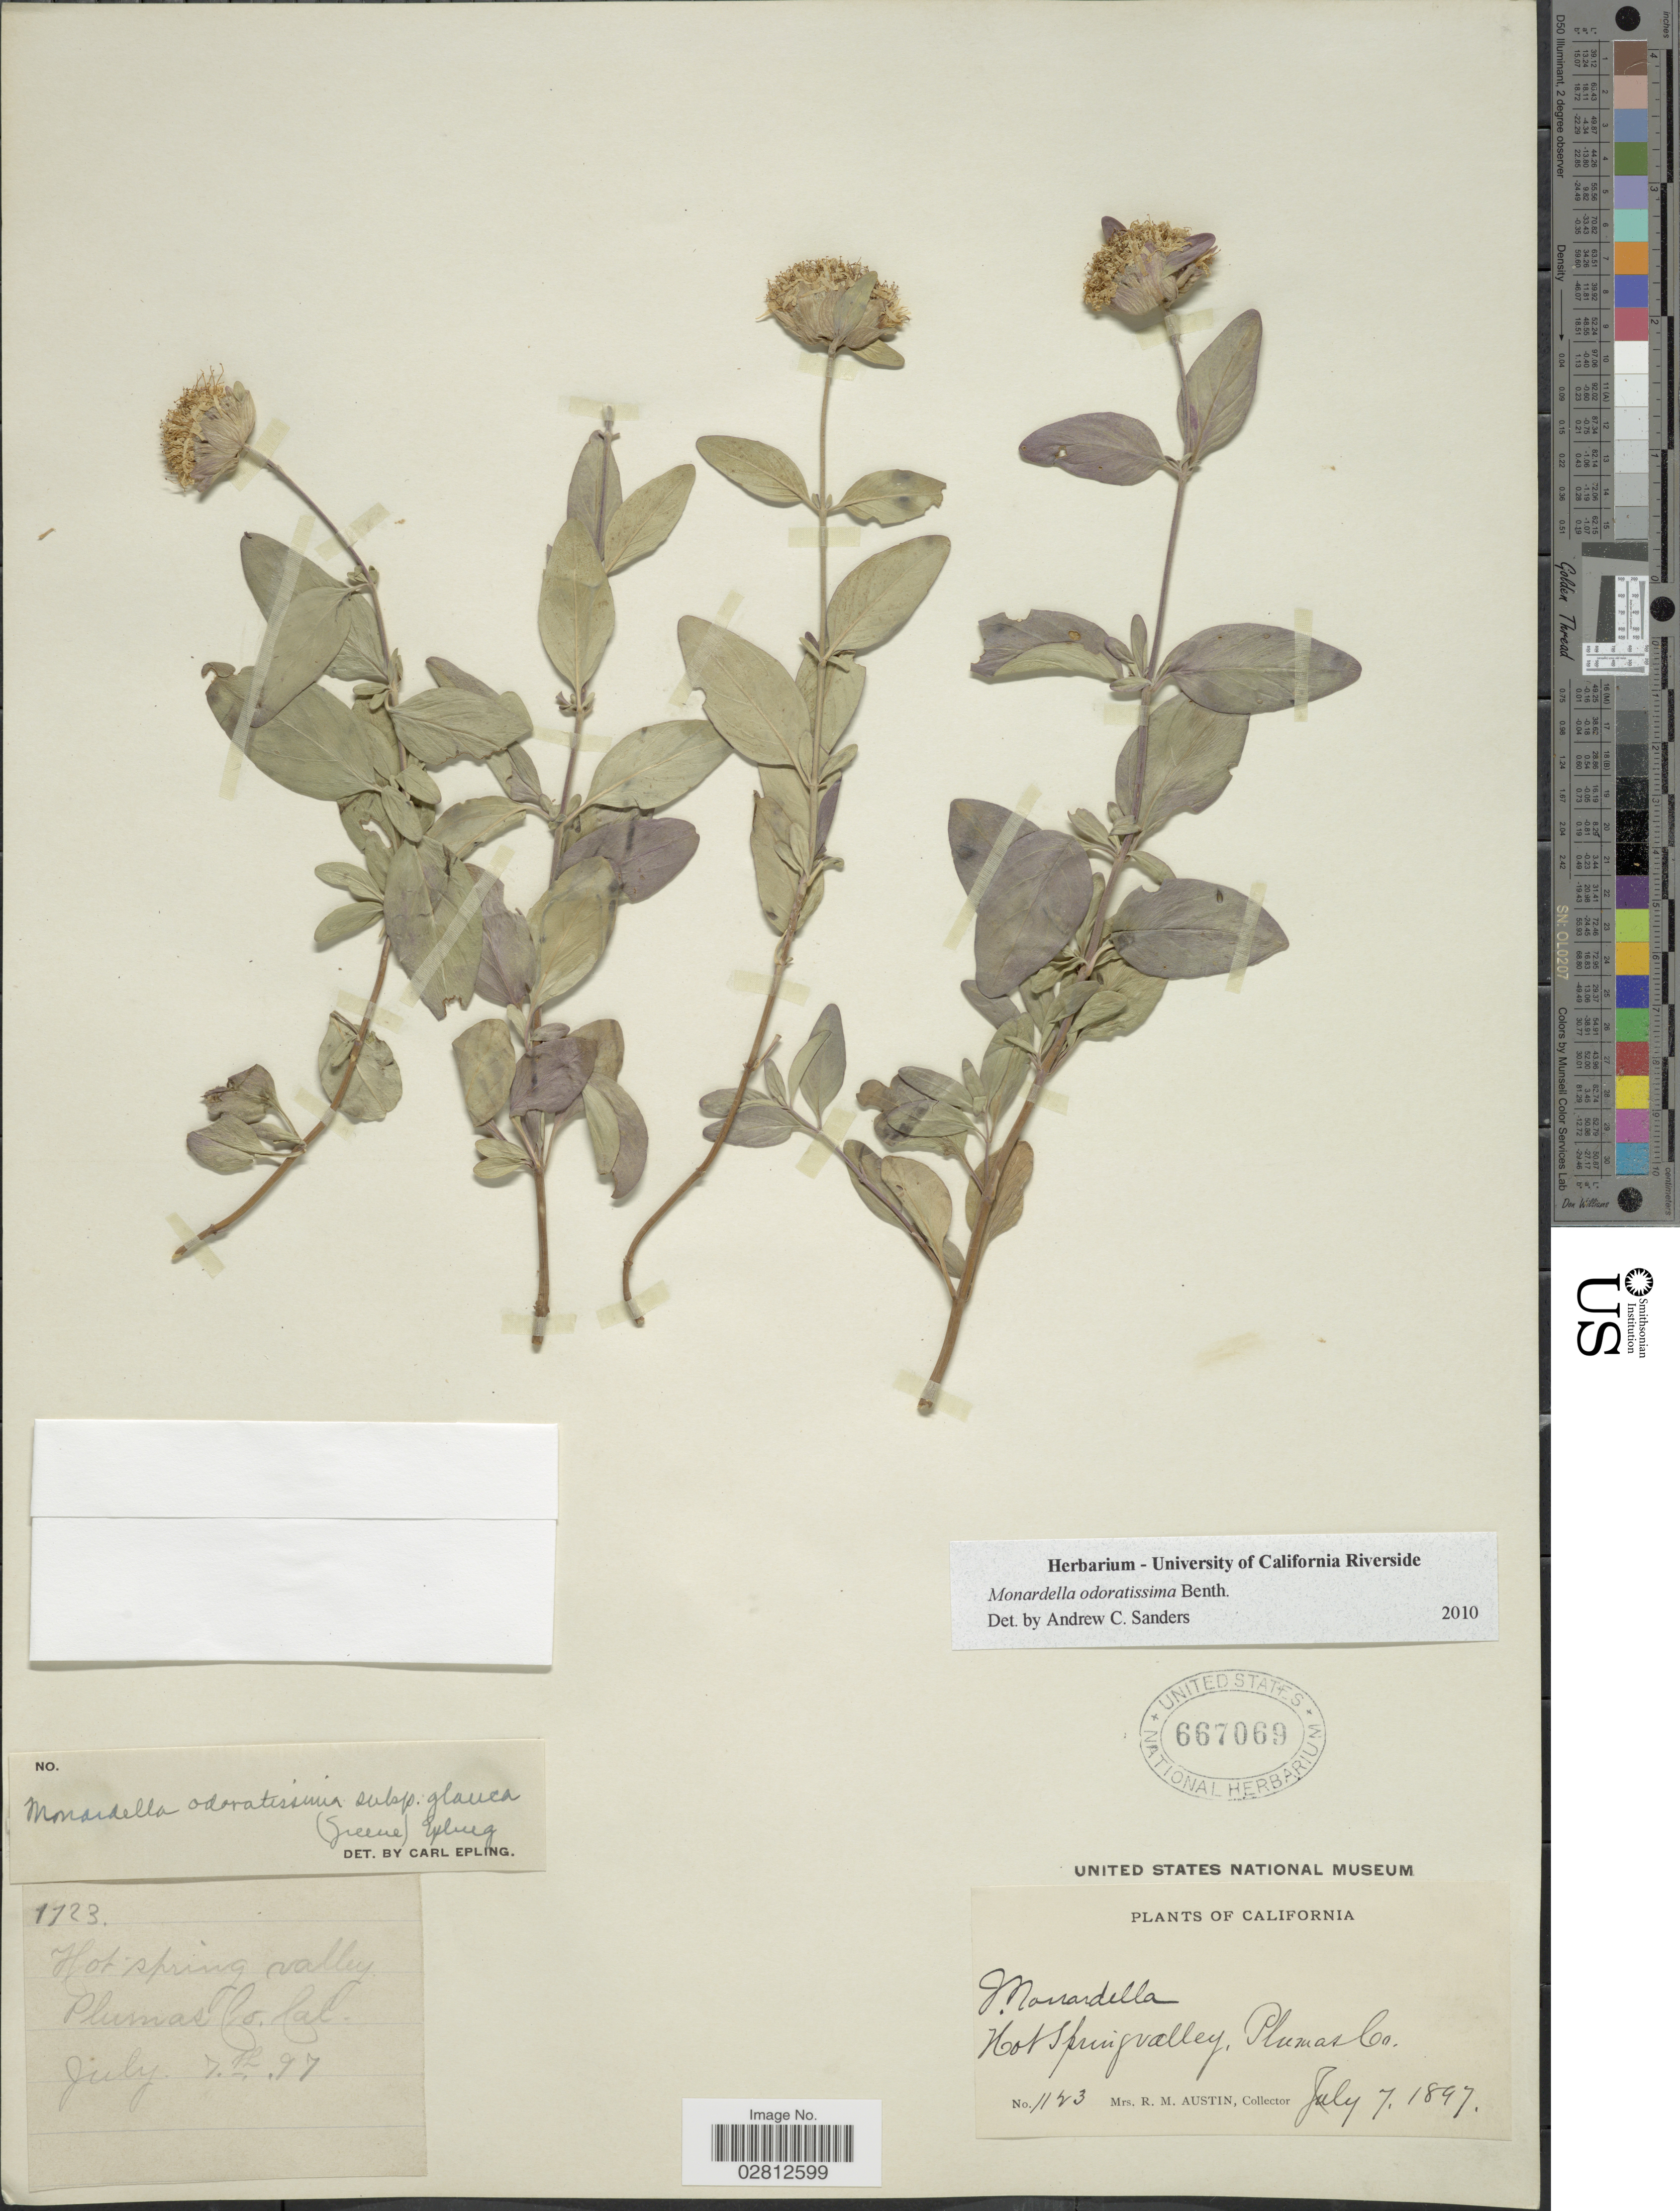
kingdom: Plantae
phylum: Tracheophyta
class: Magnoliopsida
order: Lamiales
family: Lamiaceae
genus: Monardella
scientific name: Monardella odoratissima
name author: Benth.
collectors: R. Austin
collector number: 1123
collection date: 1897-07-07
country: United States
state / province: California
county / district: Plumas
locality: Hot Spring Valley, Plumas Co., Cal.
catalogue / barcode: US 667069